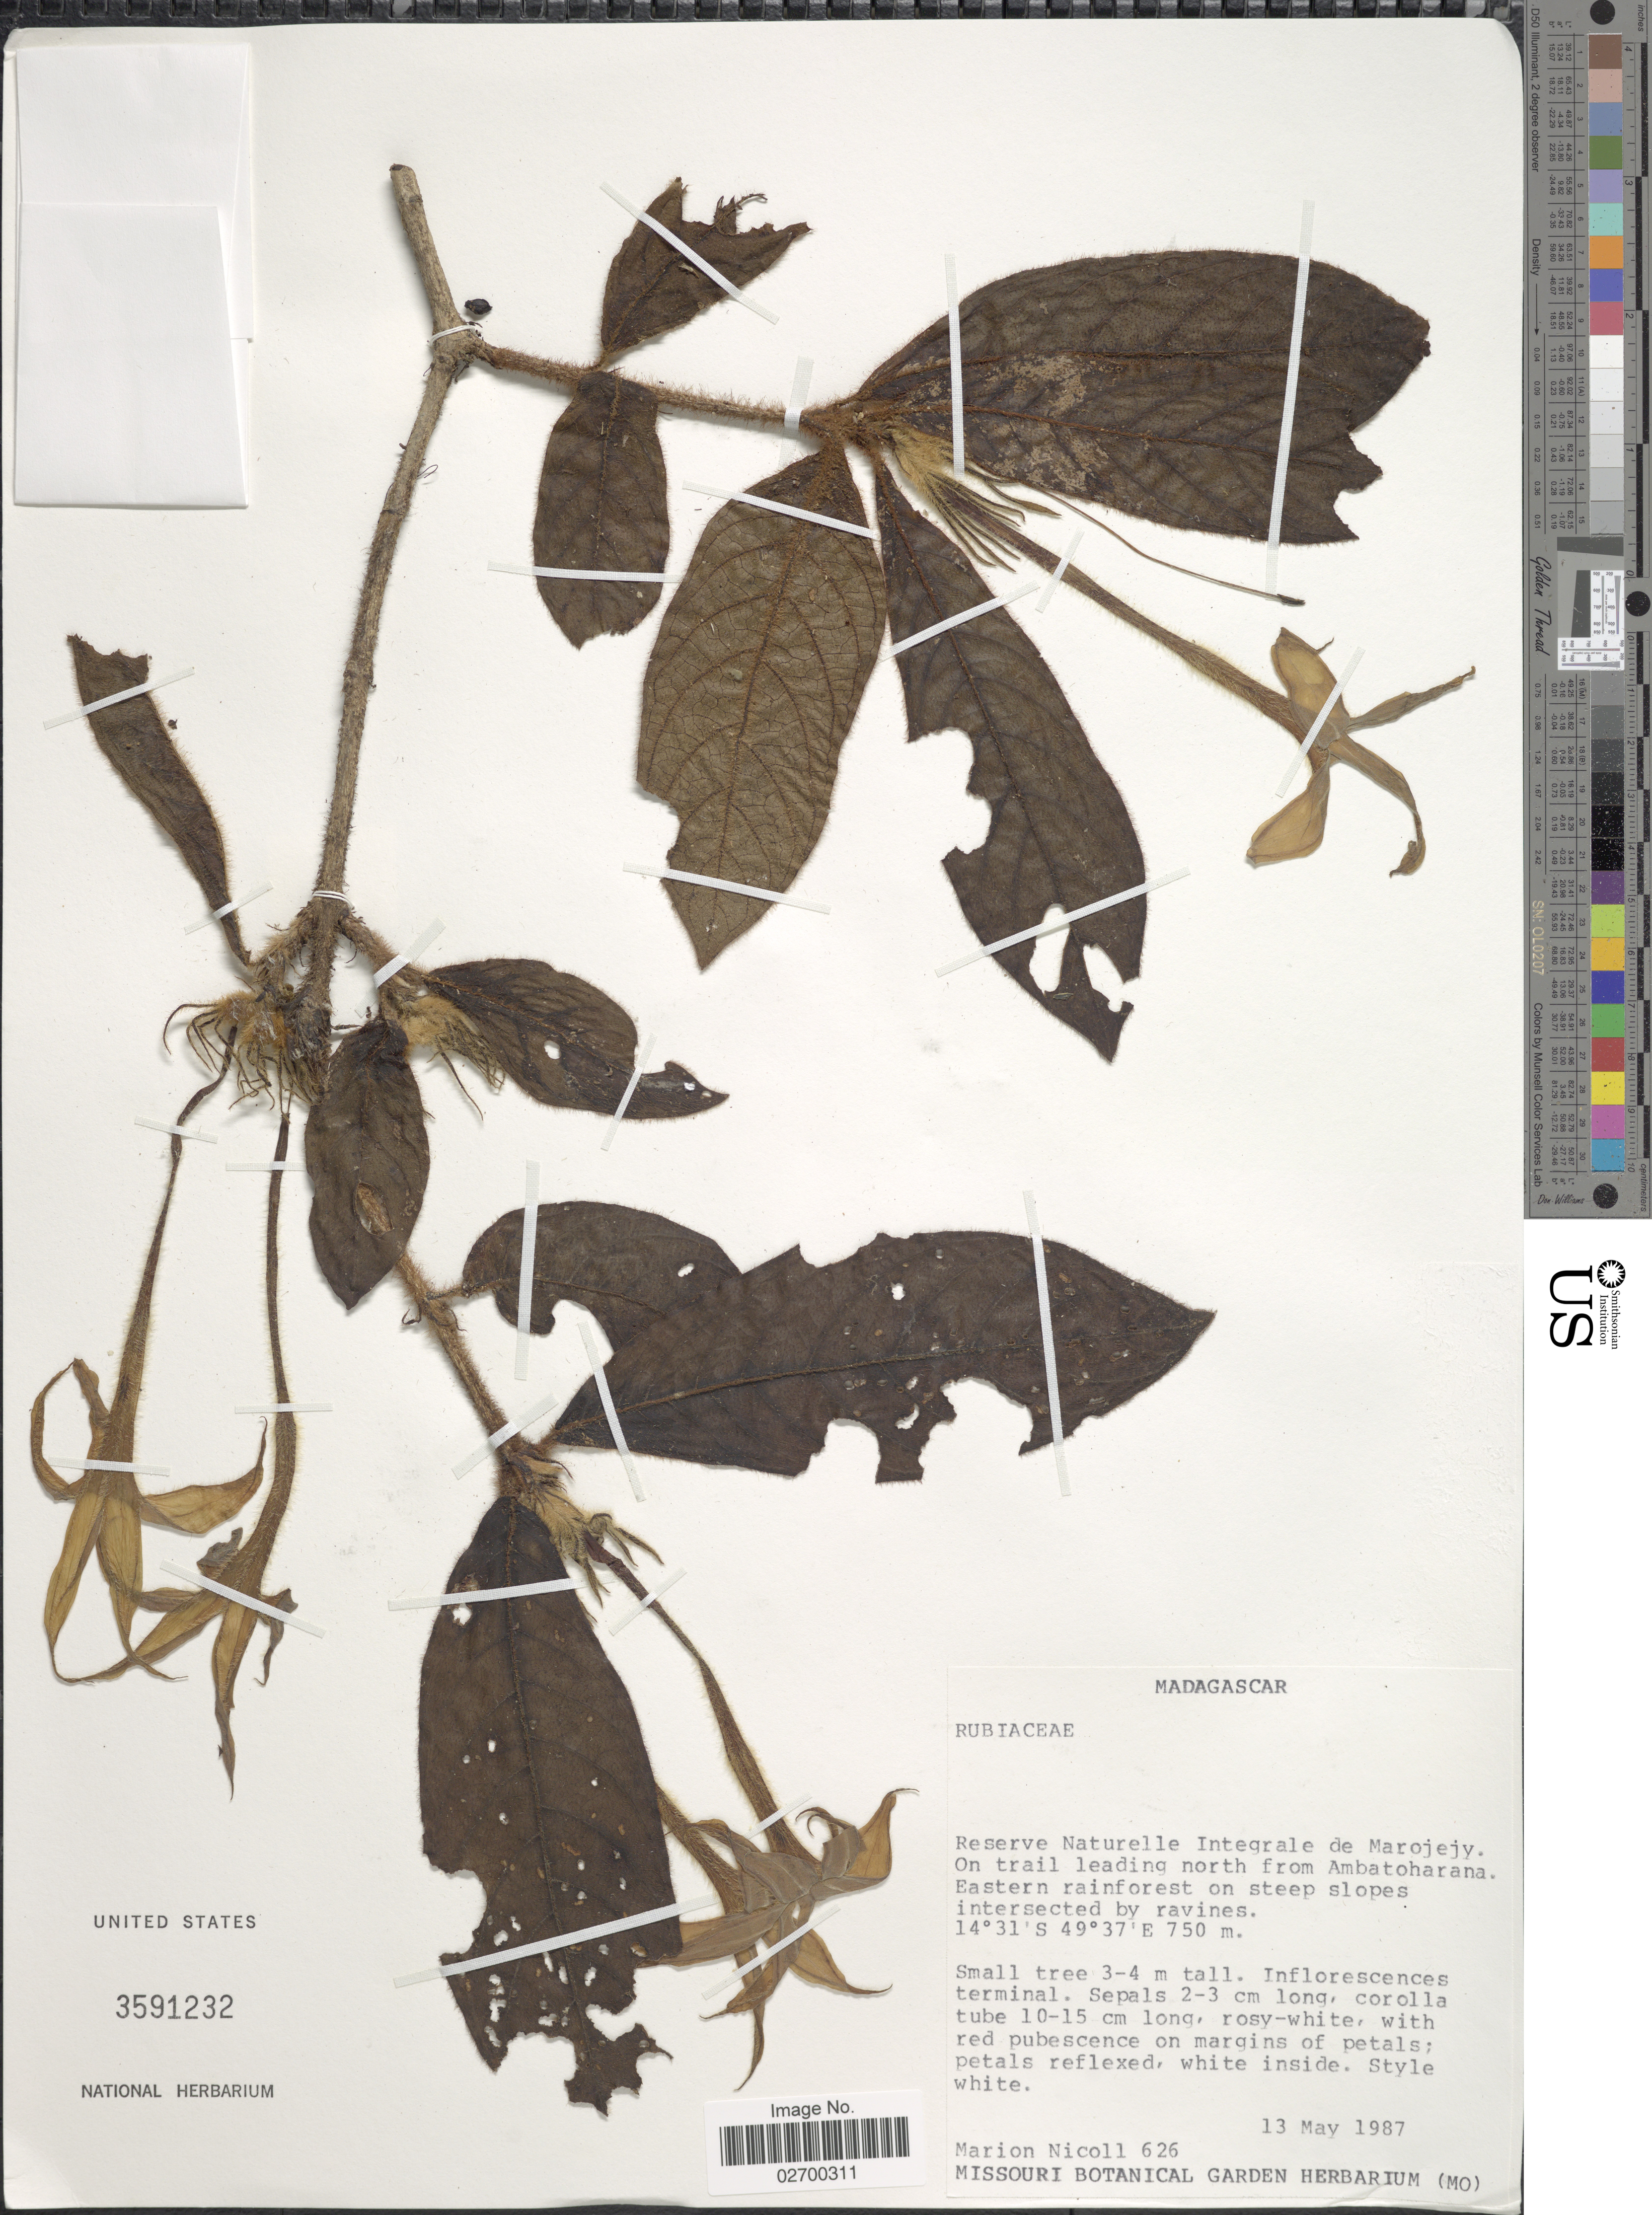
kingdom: Plantae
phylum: Tracheophyta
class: Magnoliopsida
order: Gentianales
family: Rubiaceae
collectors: M. F. Nicoll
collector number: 626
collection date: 1987-05-13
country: Madagascar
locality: Reserve Naturelle Intergrale de Marojejy. On trail leading into reserve from Antanambaribe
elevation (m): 750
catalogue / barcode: US 3591232